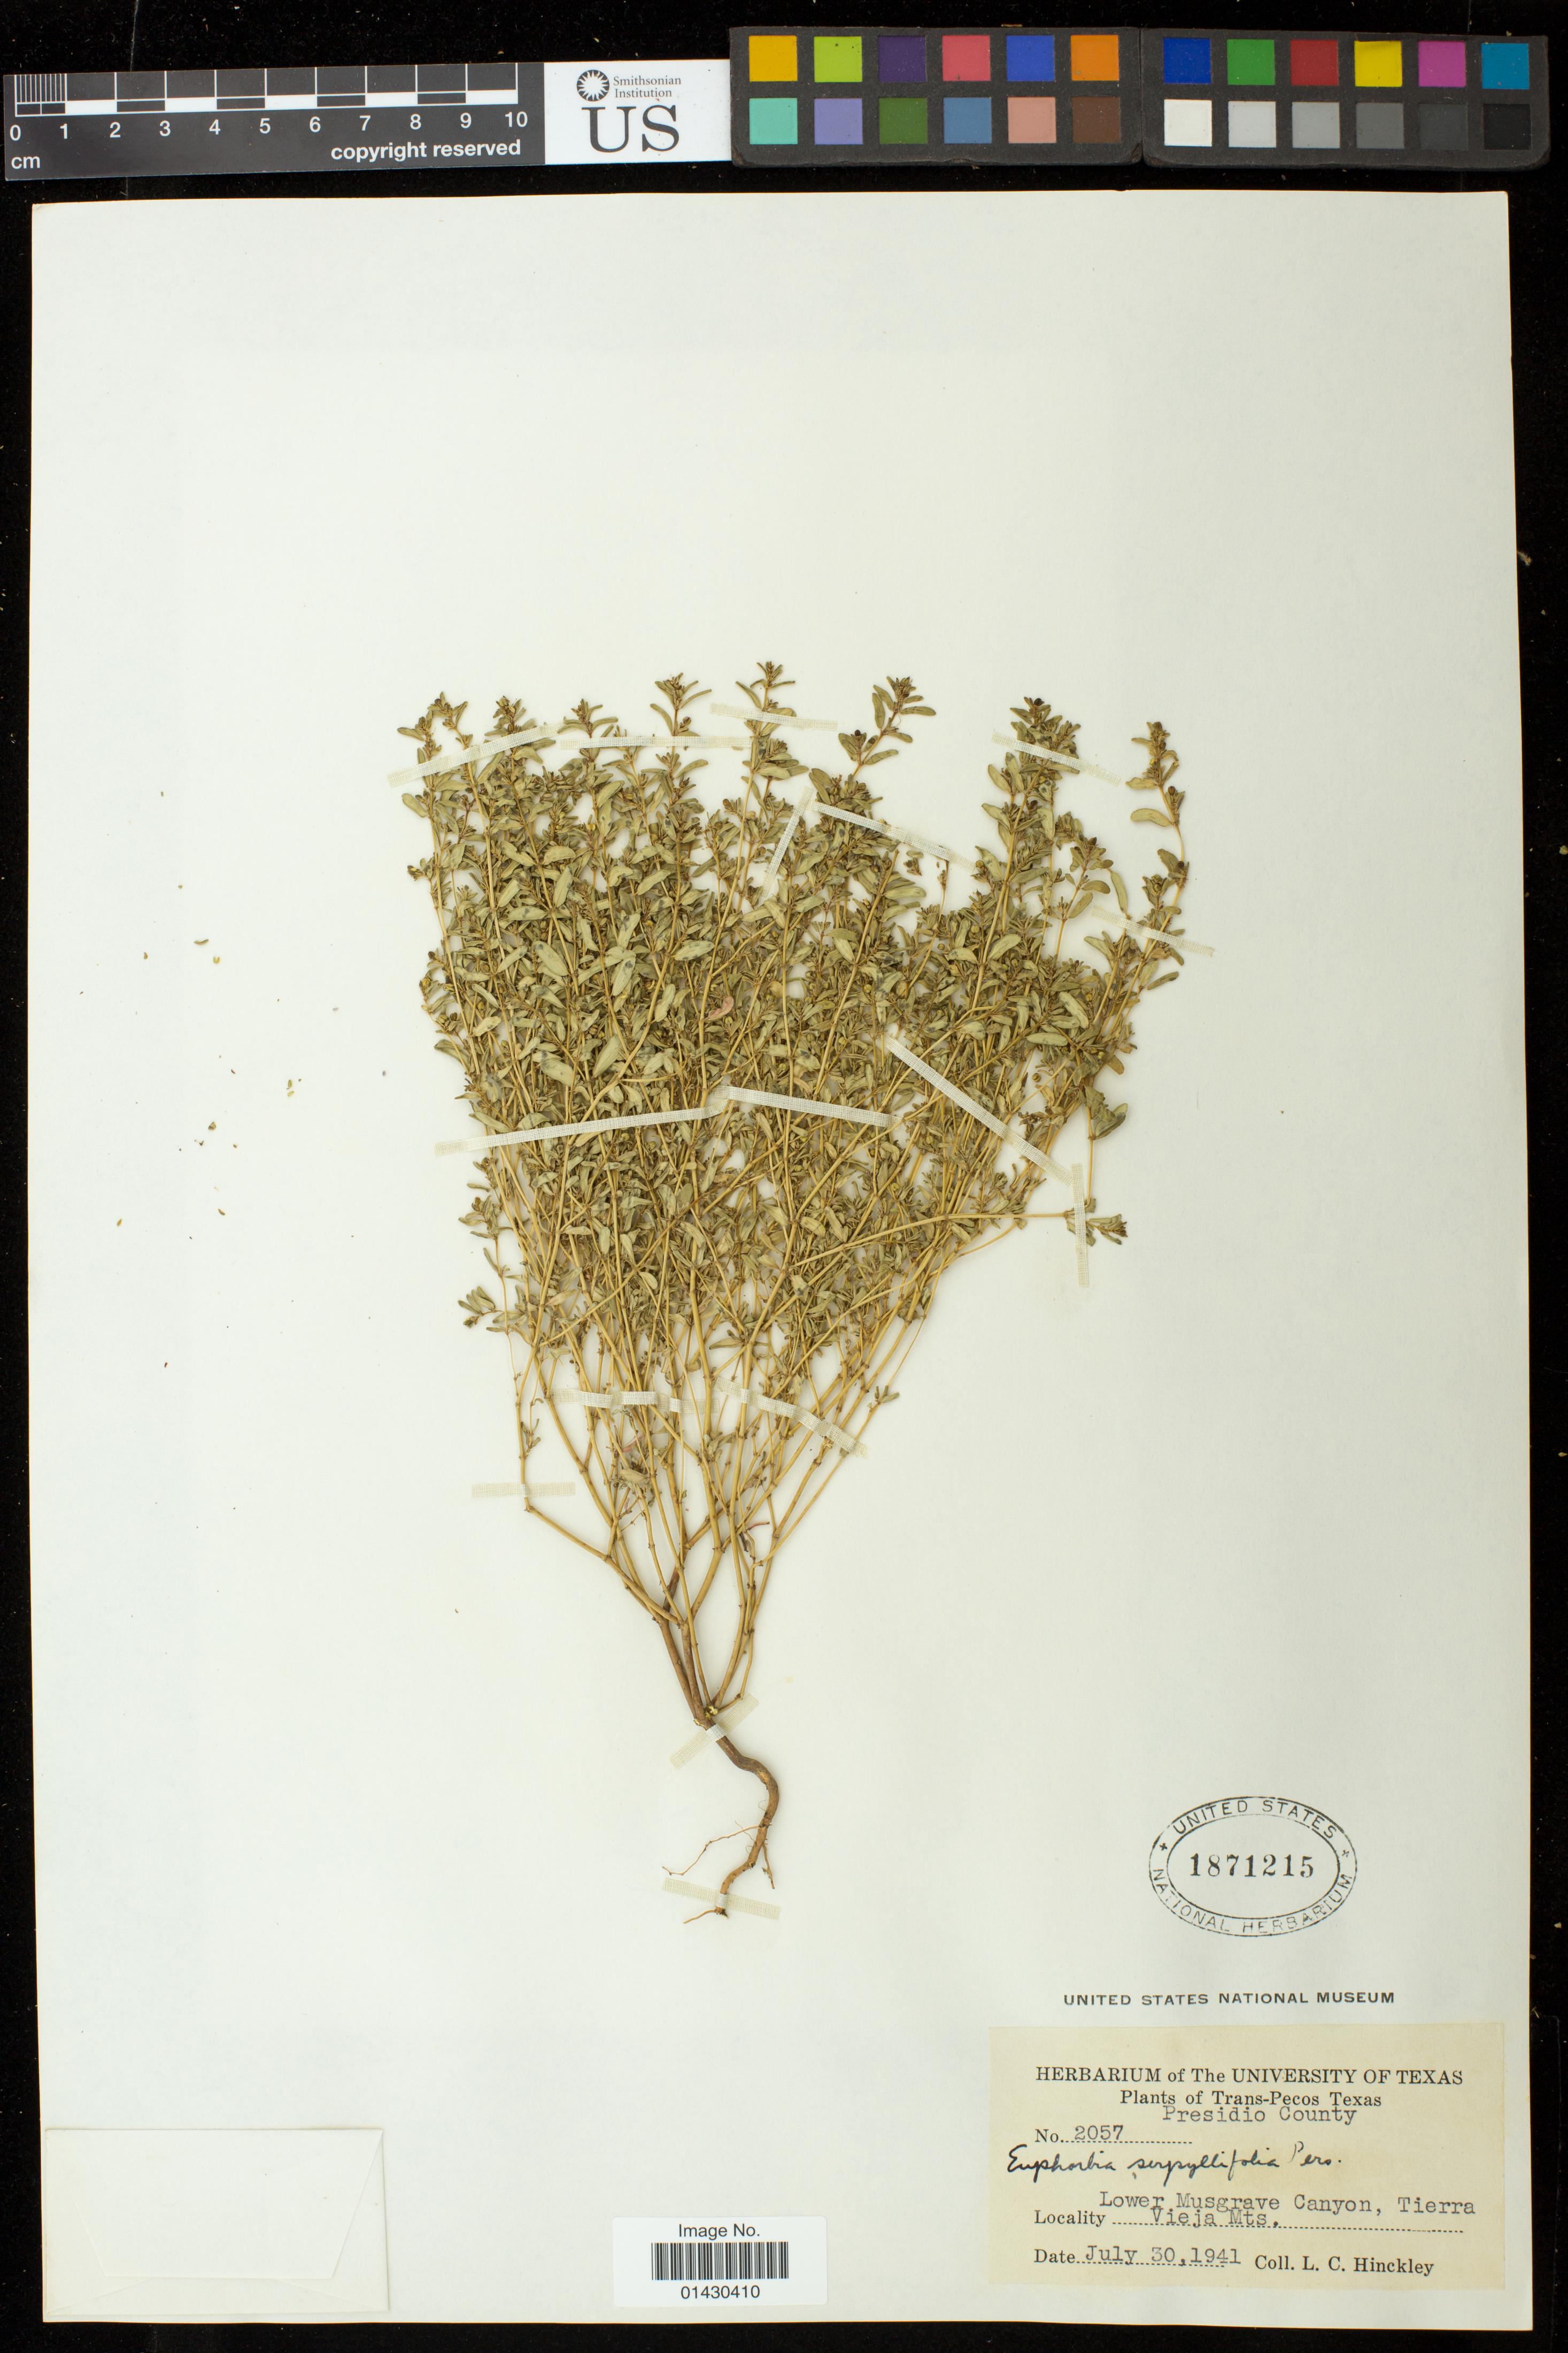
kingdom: Plantae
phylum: Tracheophyta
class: Magnoliopsida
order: Malpighiales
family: Euphorbiaceae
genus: Euphorbia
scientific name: Euphorbia serpillifolia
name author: Pers.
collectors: L. Hinckley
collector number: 2057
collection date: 1941-07-30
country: United States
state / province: Texas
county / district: Presidio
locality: Trans-Pecos Texas; Lower Musgrave Canyon, Tierra; Vieja Mts.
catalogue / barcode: US 1871215